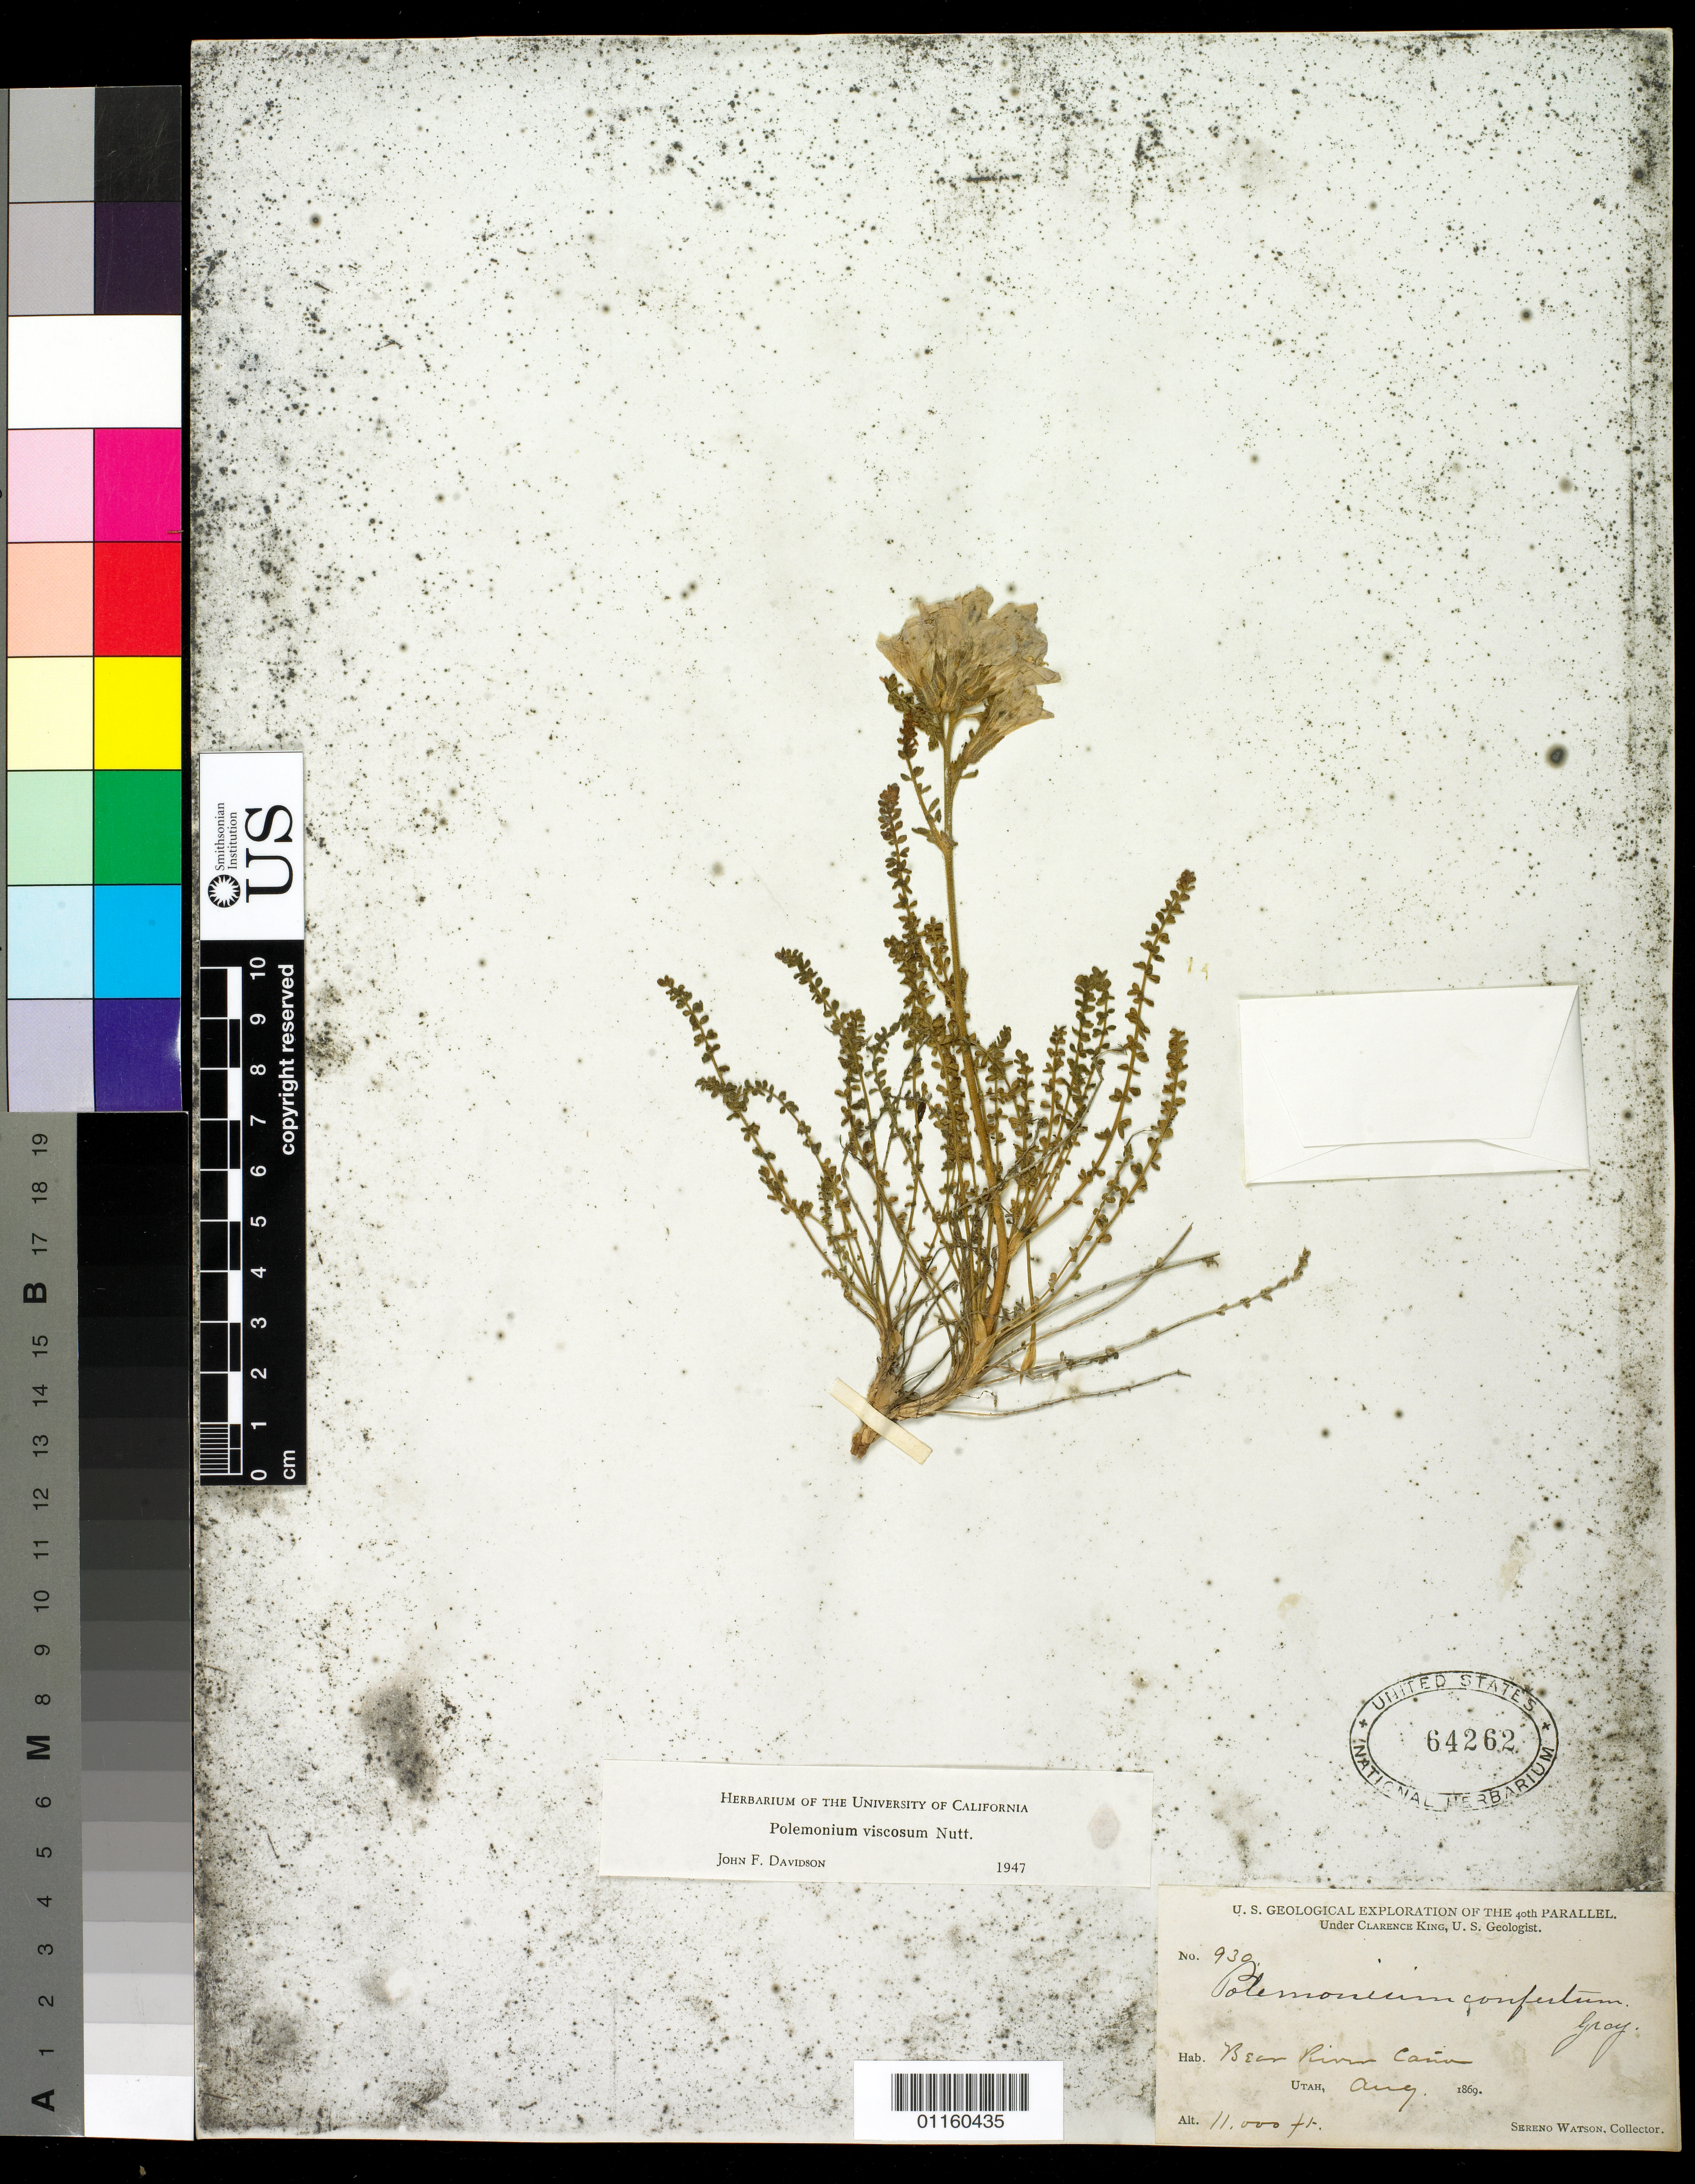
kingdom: Plantae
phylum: Tracheophyta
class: Magnoliopsida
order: Ericales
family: Polemoniaceae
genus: Polemonium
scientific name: Polemonium viscosum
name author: Nutt.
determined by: Davidson, J. F.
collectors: S. Watson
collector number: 930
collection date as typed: Aug 1869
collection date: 1869-08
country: United States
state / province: Utah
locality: Bear River Canyon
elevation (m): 3353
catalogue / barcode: US 64262